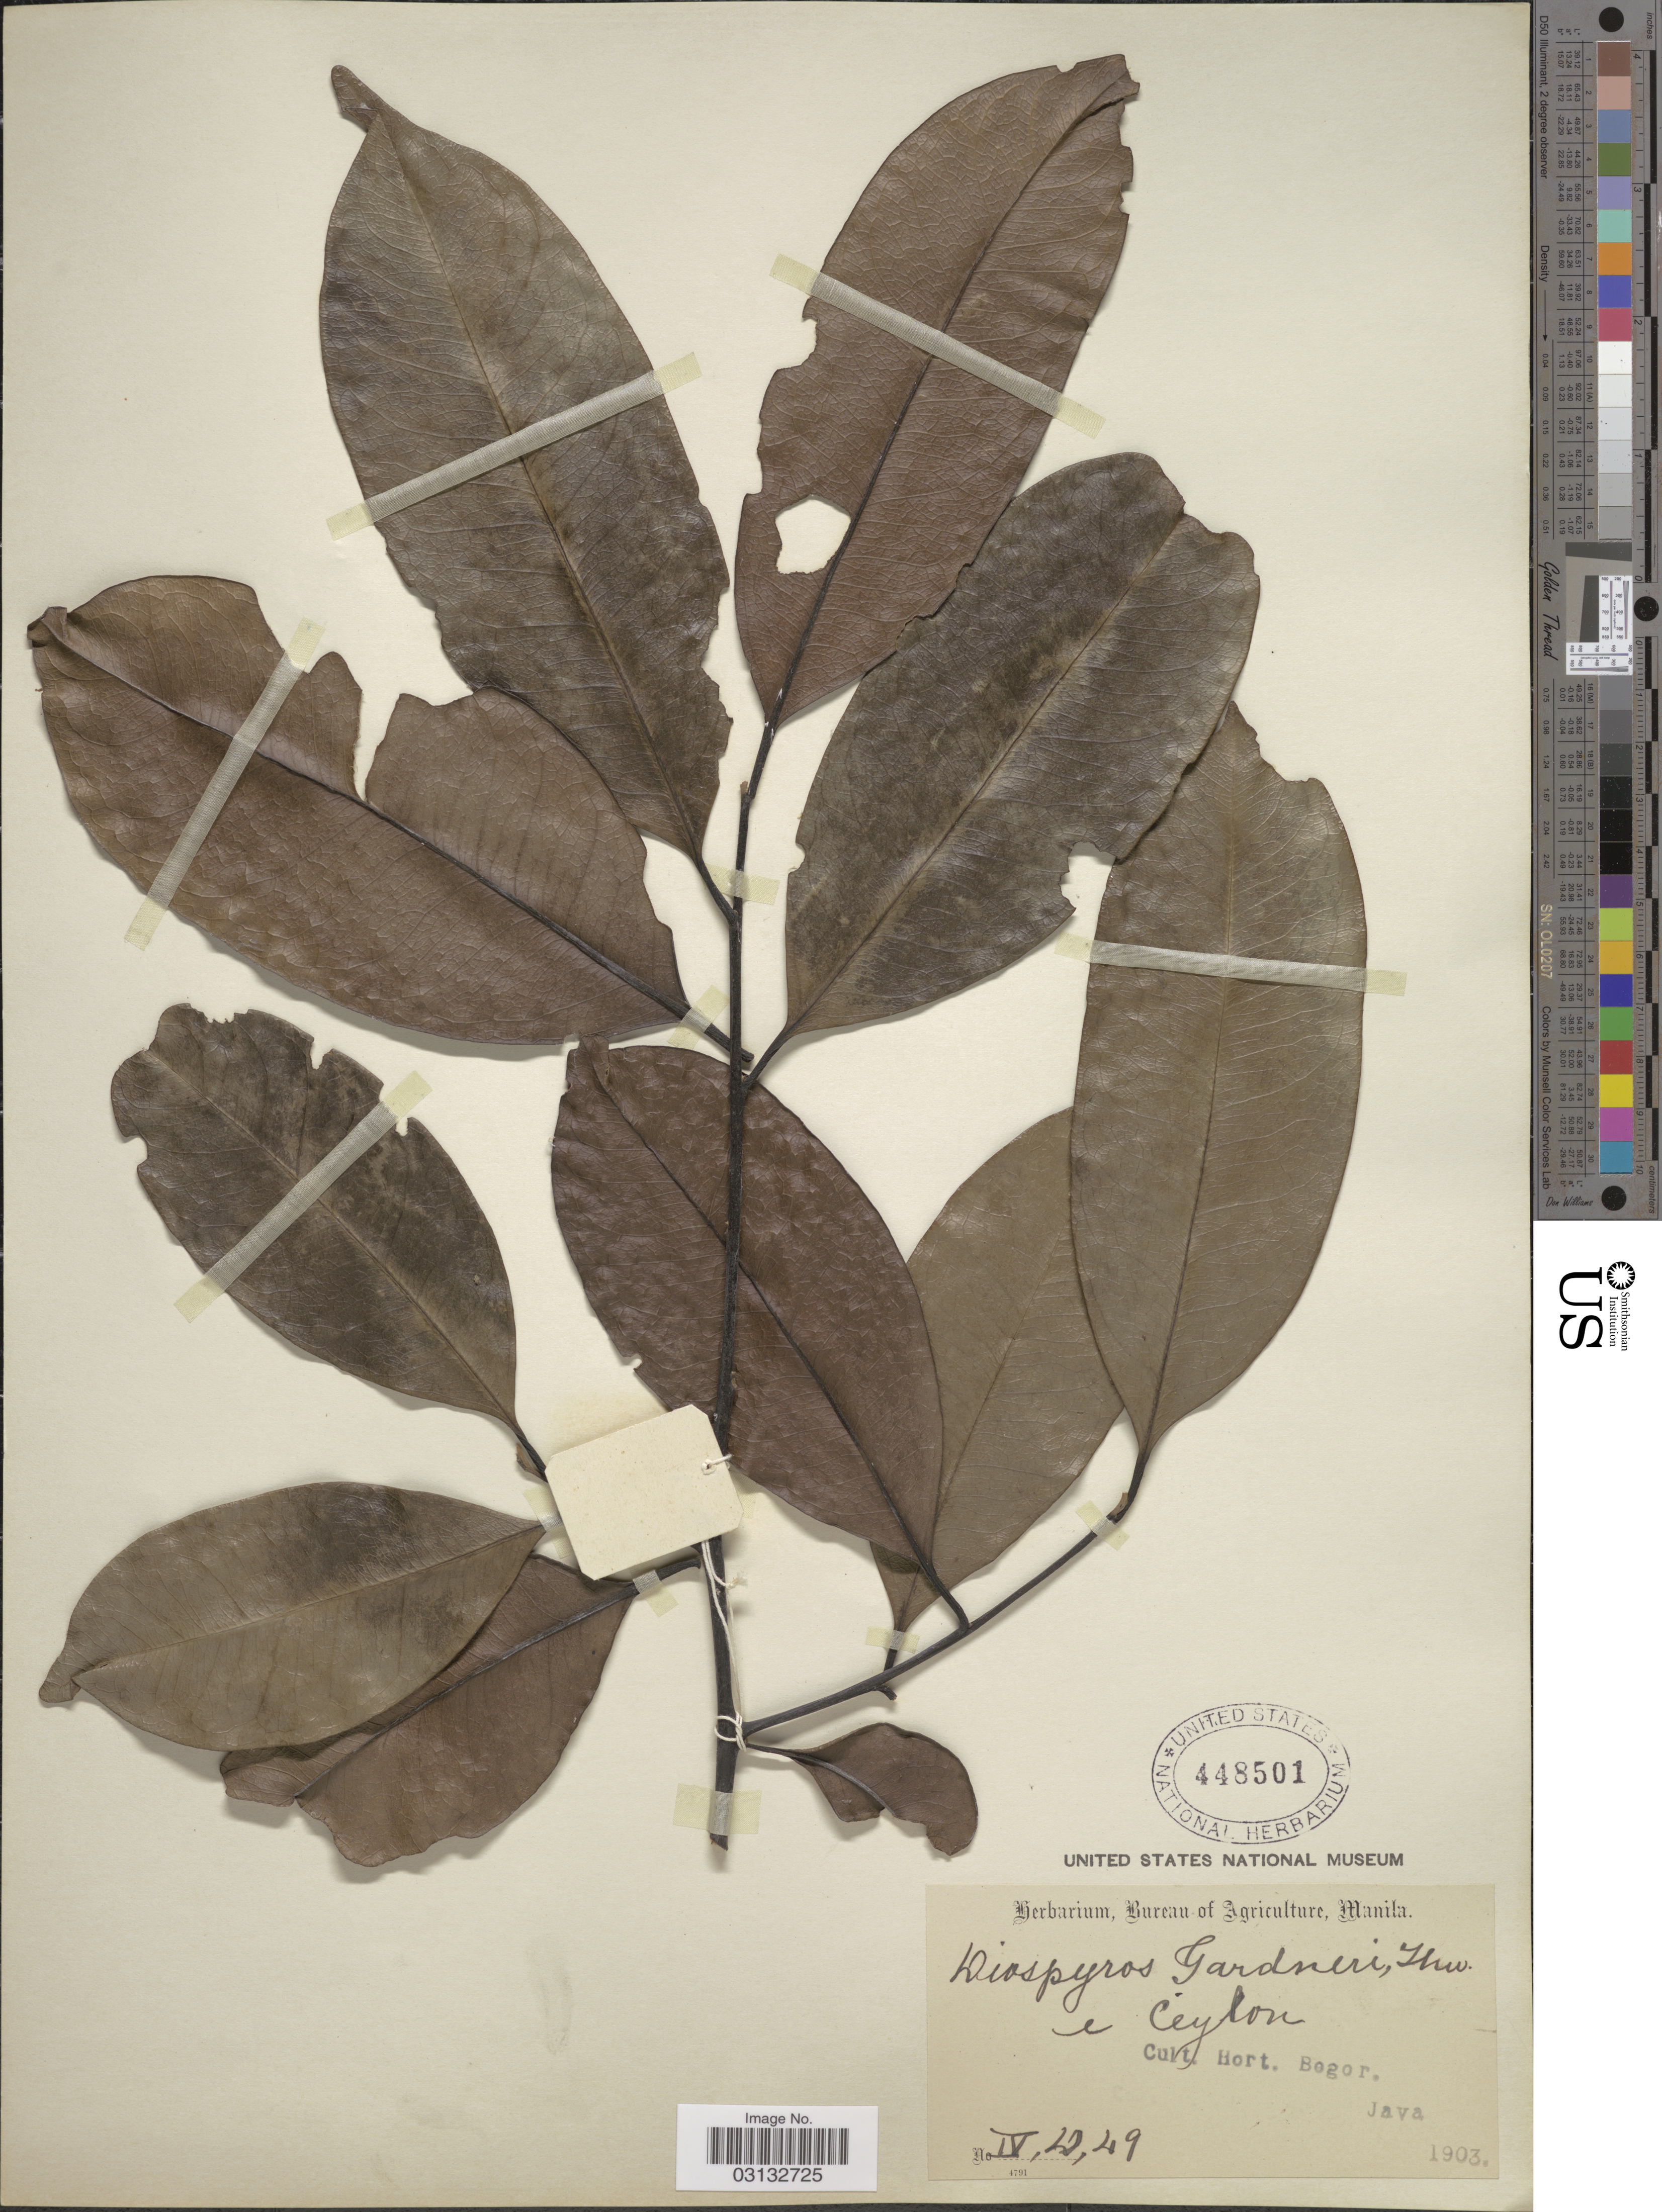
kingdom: Plantae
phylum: Tracheophyta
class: Magnoliopsida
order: Ericales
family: Ebenaceae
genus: Diospyros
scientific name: Diospyros gardneri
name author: Thwaites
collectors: ex Herb. Bur. Agric. Manila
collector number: IV,D,49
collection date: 1903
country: Indonesia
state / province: Java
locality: Cult. Hort. Bogor. Java.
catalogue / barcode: US 448501